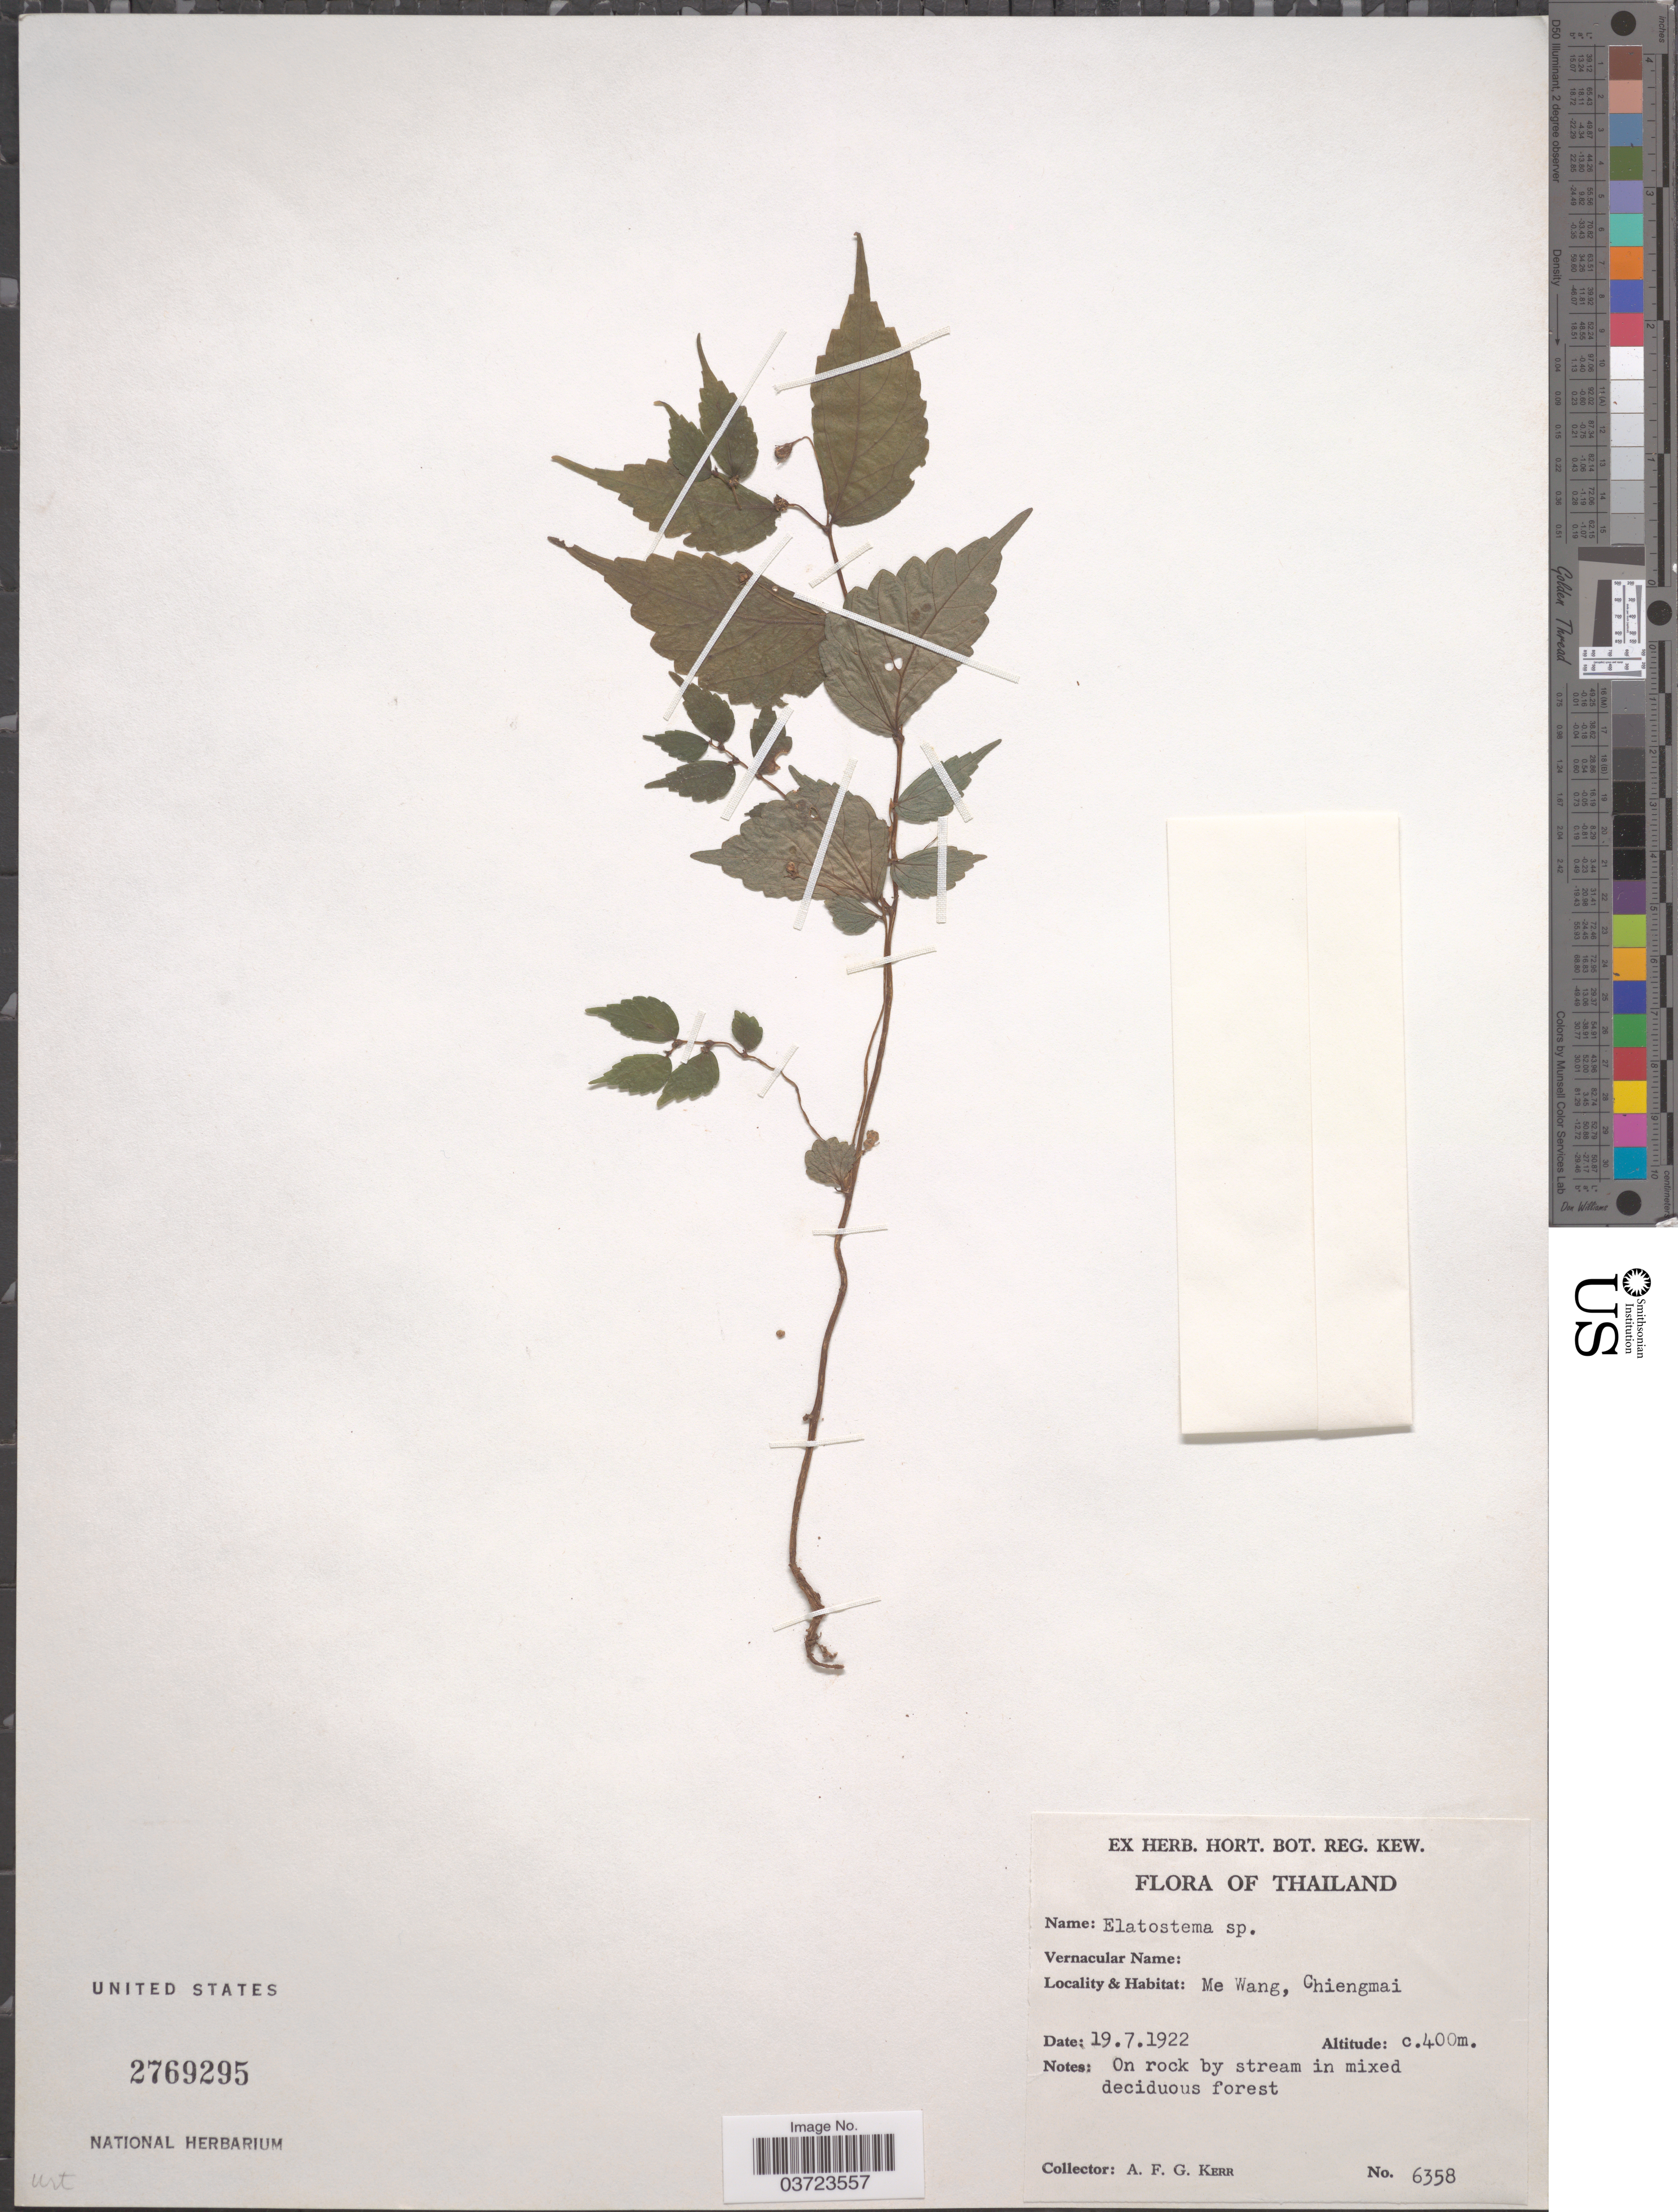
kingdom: Plantae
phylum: Tracheophyta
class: Magnoliopsida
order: Rosales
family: Urticaceae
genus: Elatostema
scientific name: Elatostema sp.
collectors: A. F. G. Kerr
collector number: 6358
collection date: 1922-07-19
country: Thailand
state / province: Chiang Mai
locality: Me Wang, Chiengmai.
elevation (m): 400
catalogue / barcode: US 2769295